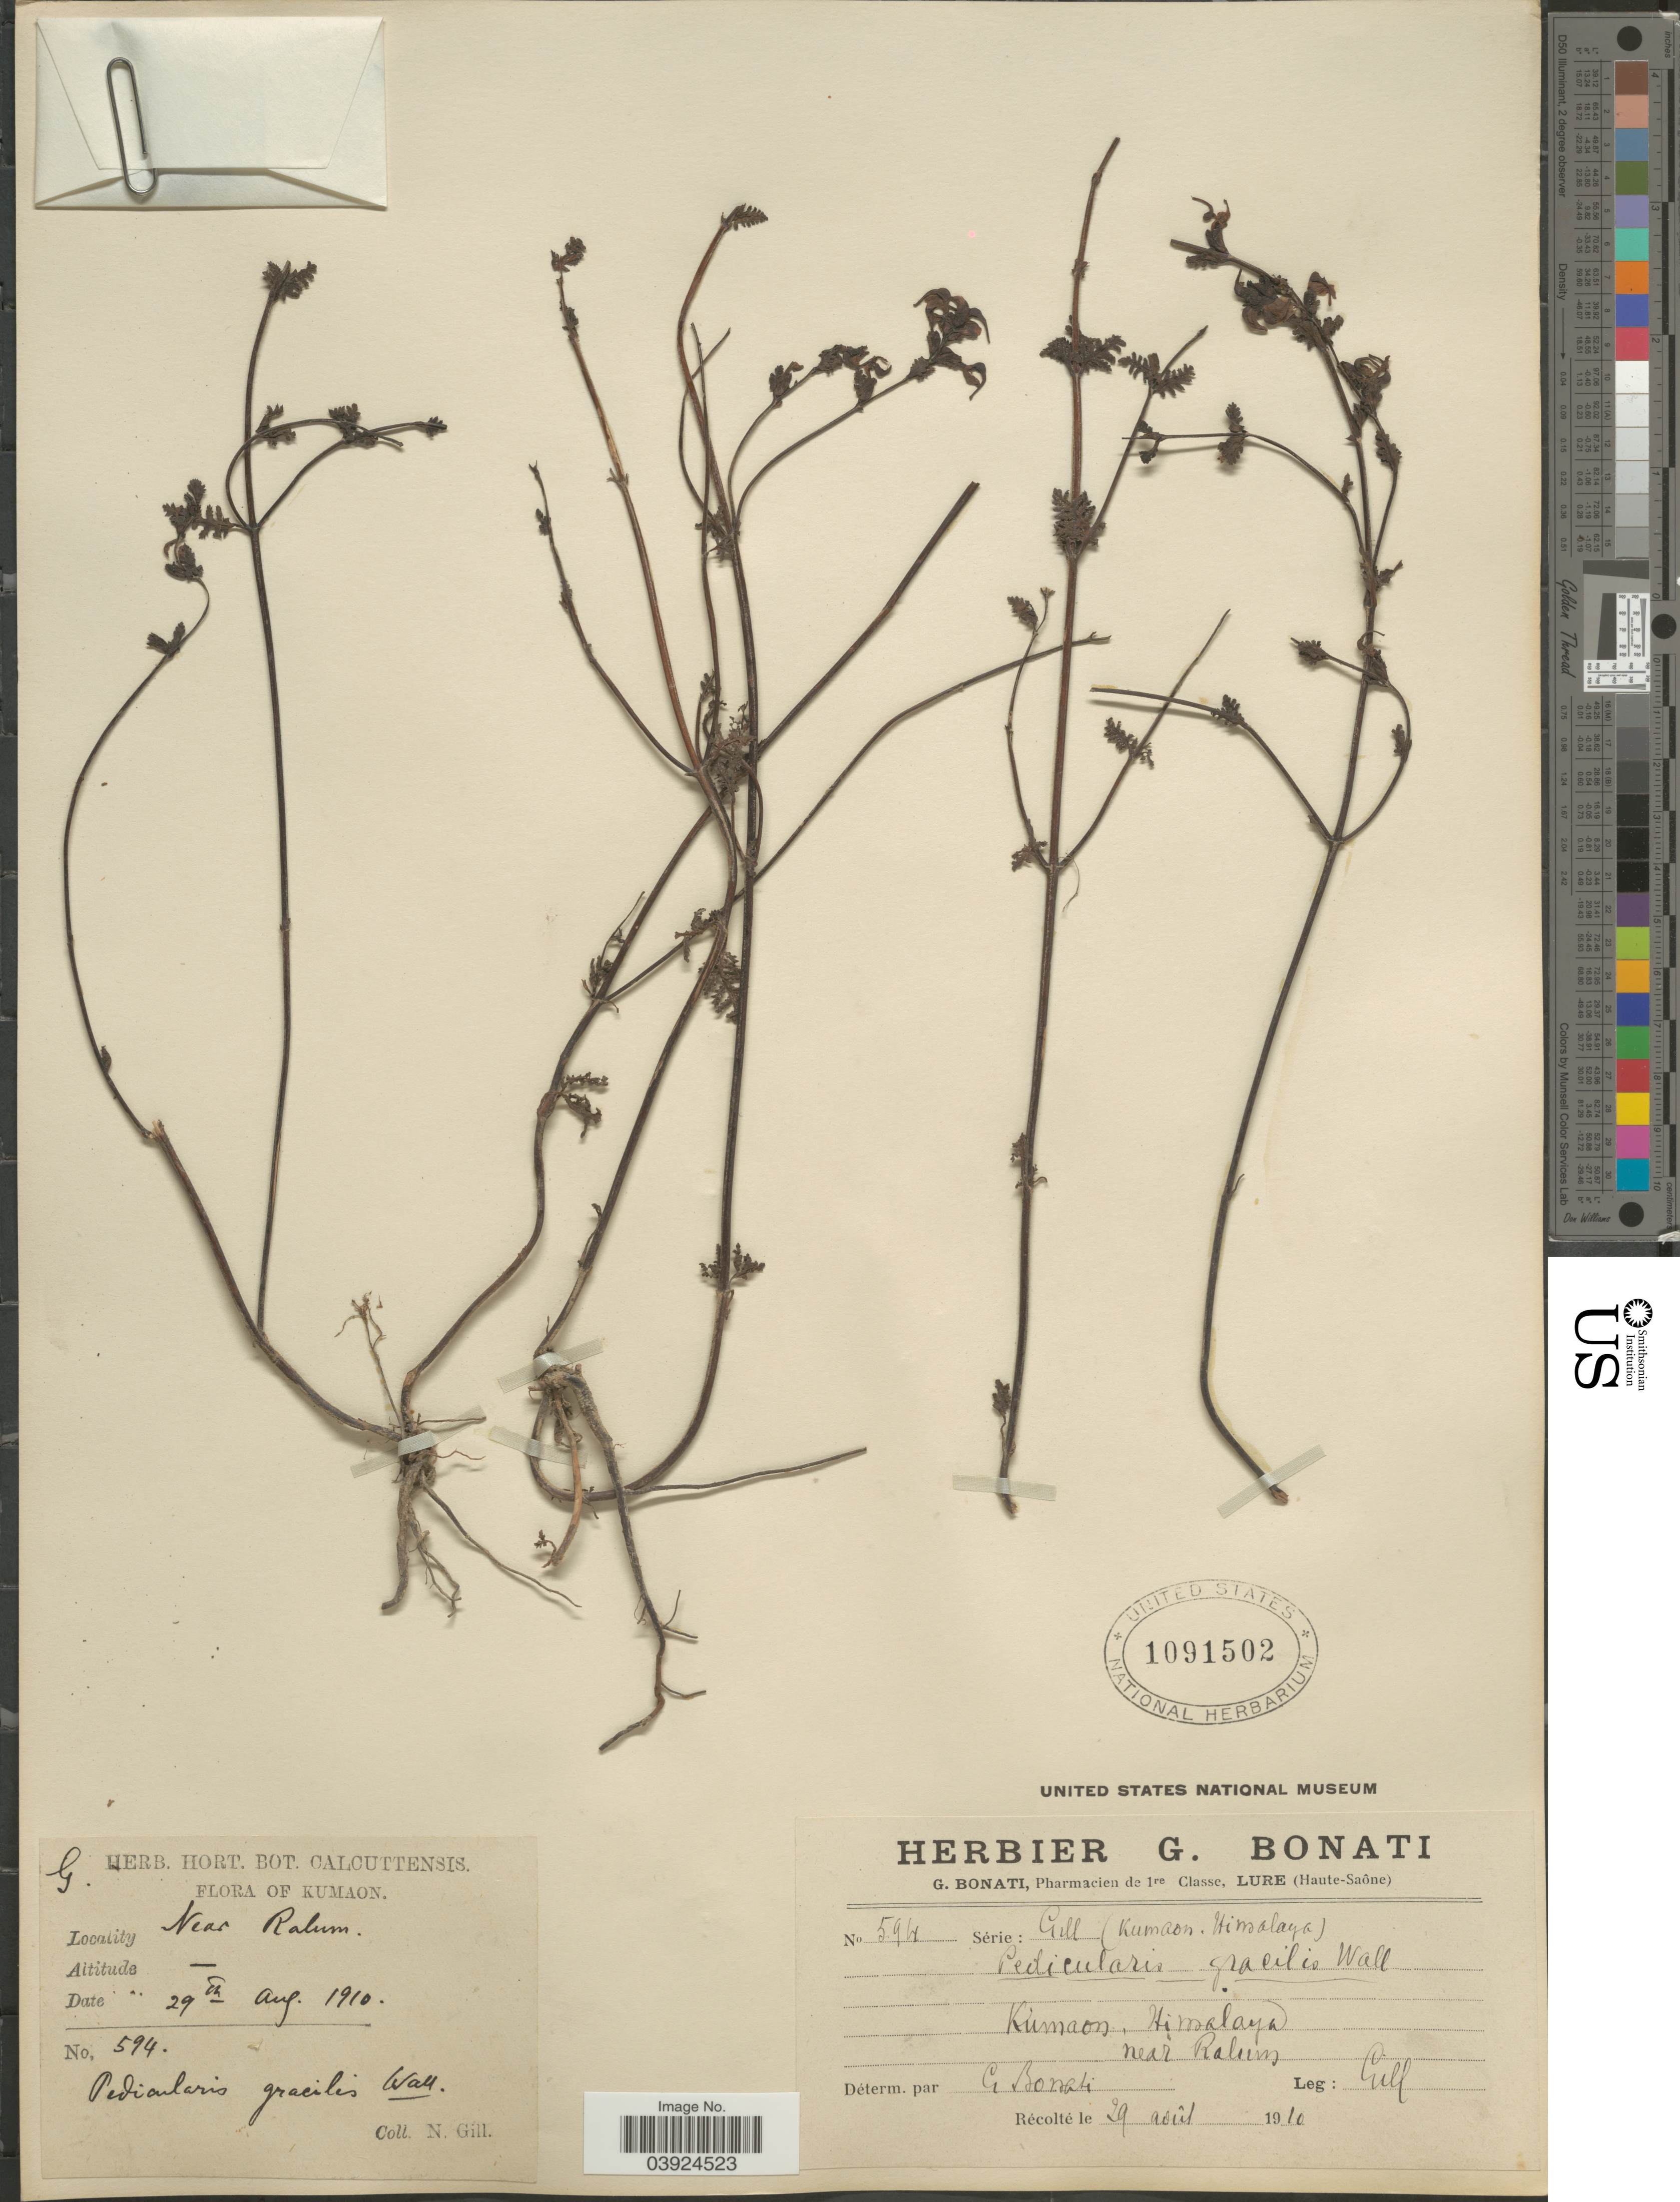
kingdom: Plantae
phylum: Tracheophyta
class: Magnoliopsida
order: Lamiales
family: Orobanchaceae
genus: Pedicularis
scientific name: Pedicularis gracilis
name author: Wall. ex Benth.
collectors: N. Gill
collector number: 594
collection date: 1910-08-29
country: India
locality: Kumaon, Himalaya, near Ralum.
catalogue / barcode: US 1091502